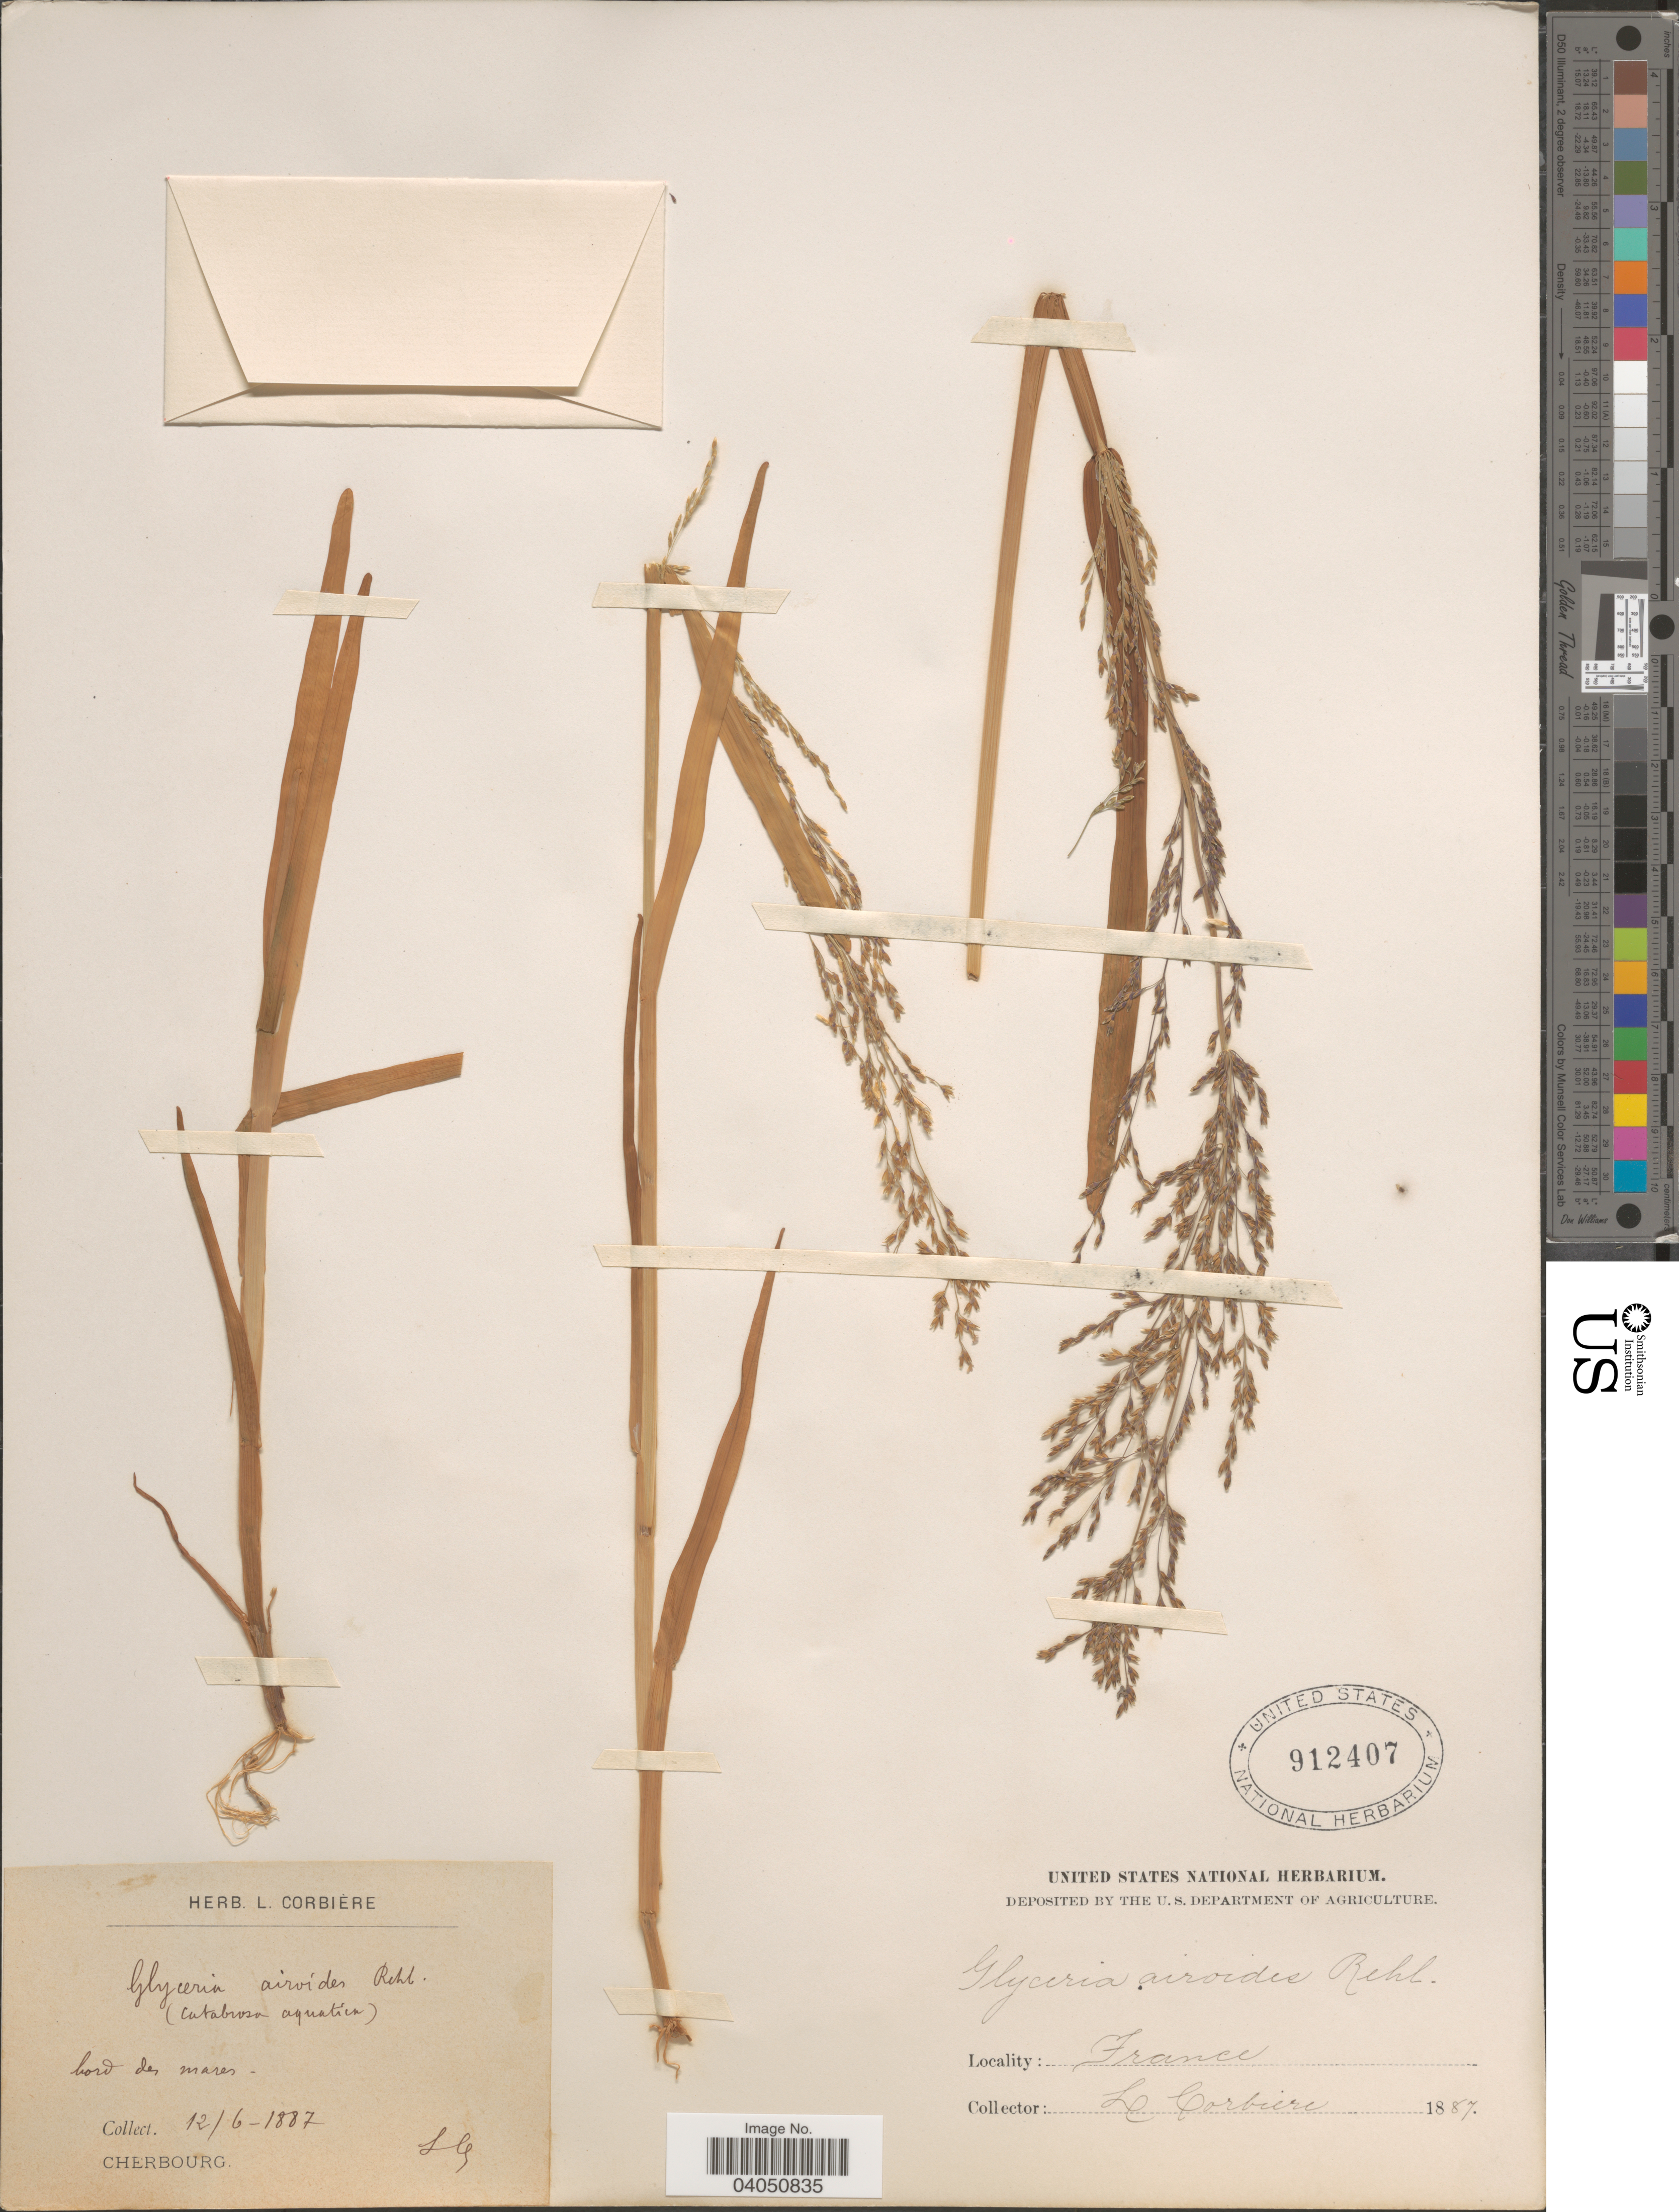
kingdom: Plantae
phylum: Tracheophyta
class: Liliopsida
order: Poales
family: Poaceae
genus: Catabrosa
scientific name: Catabrosa aquatica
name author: (L.) P. Beauv.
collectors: L. Corbière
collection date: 1887-06-12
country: France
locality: Bord des mares. Cherbourg.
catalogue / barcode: US 912407